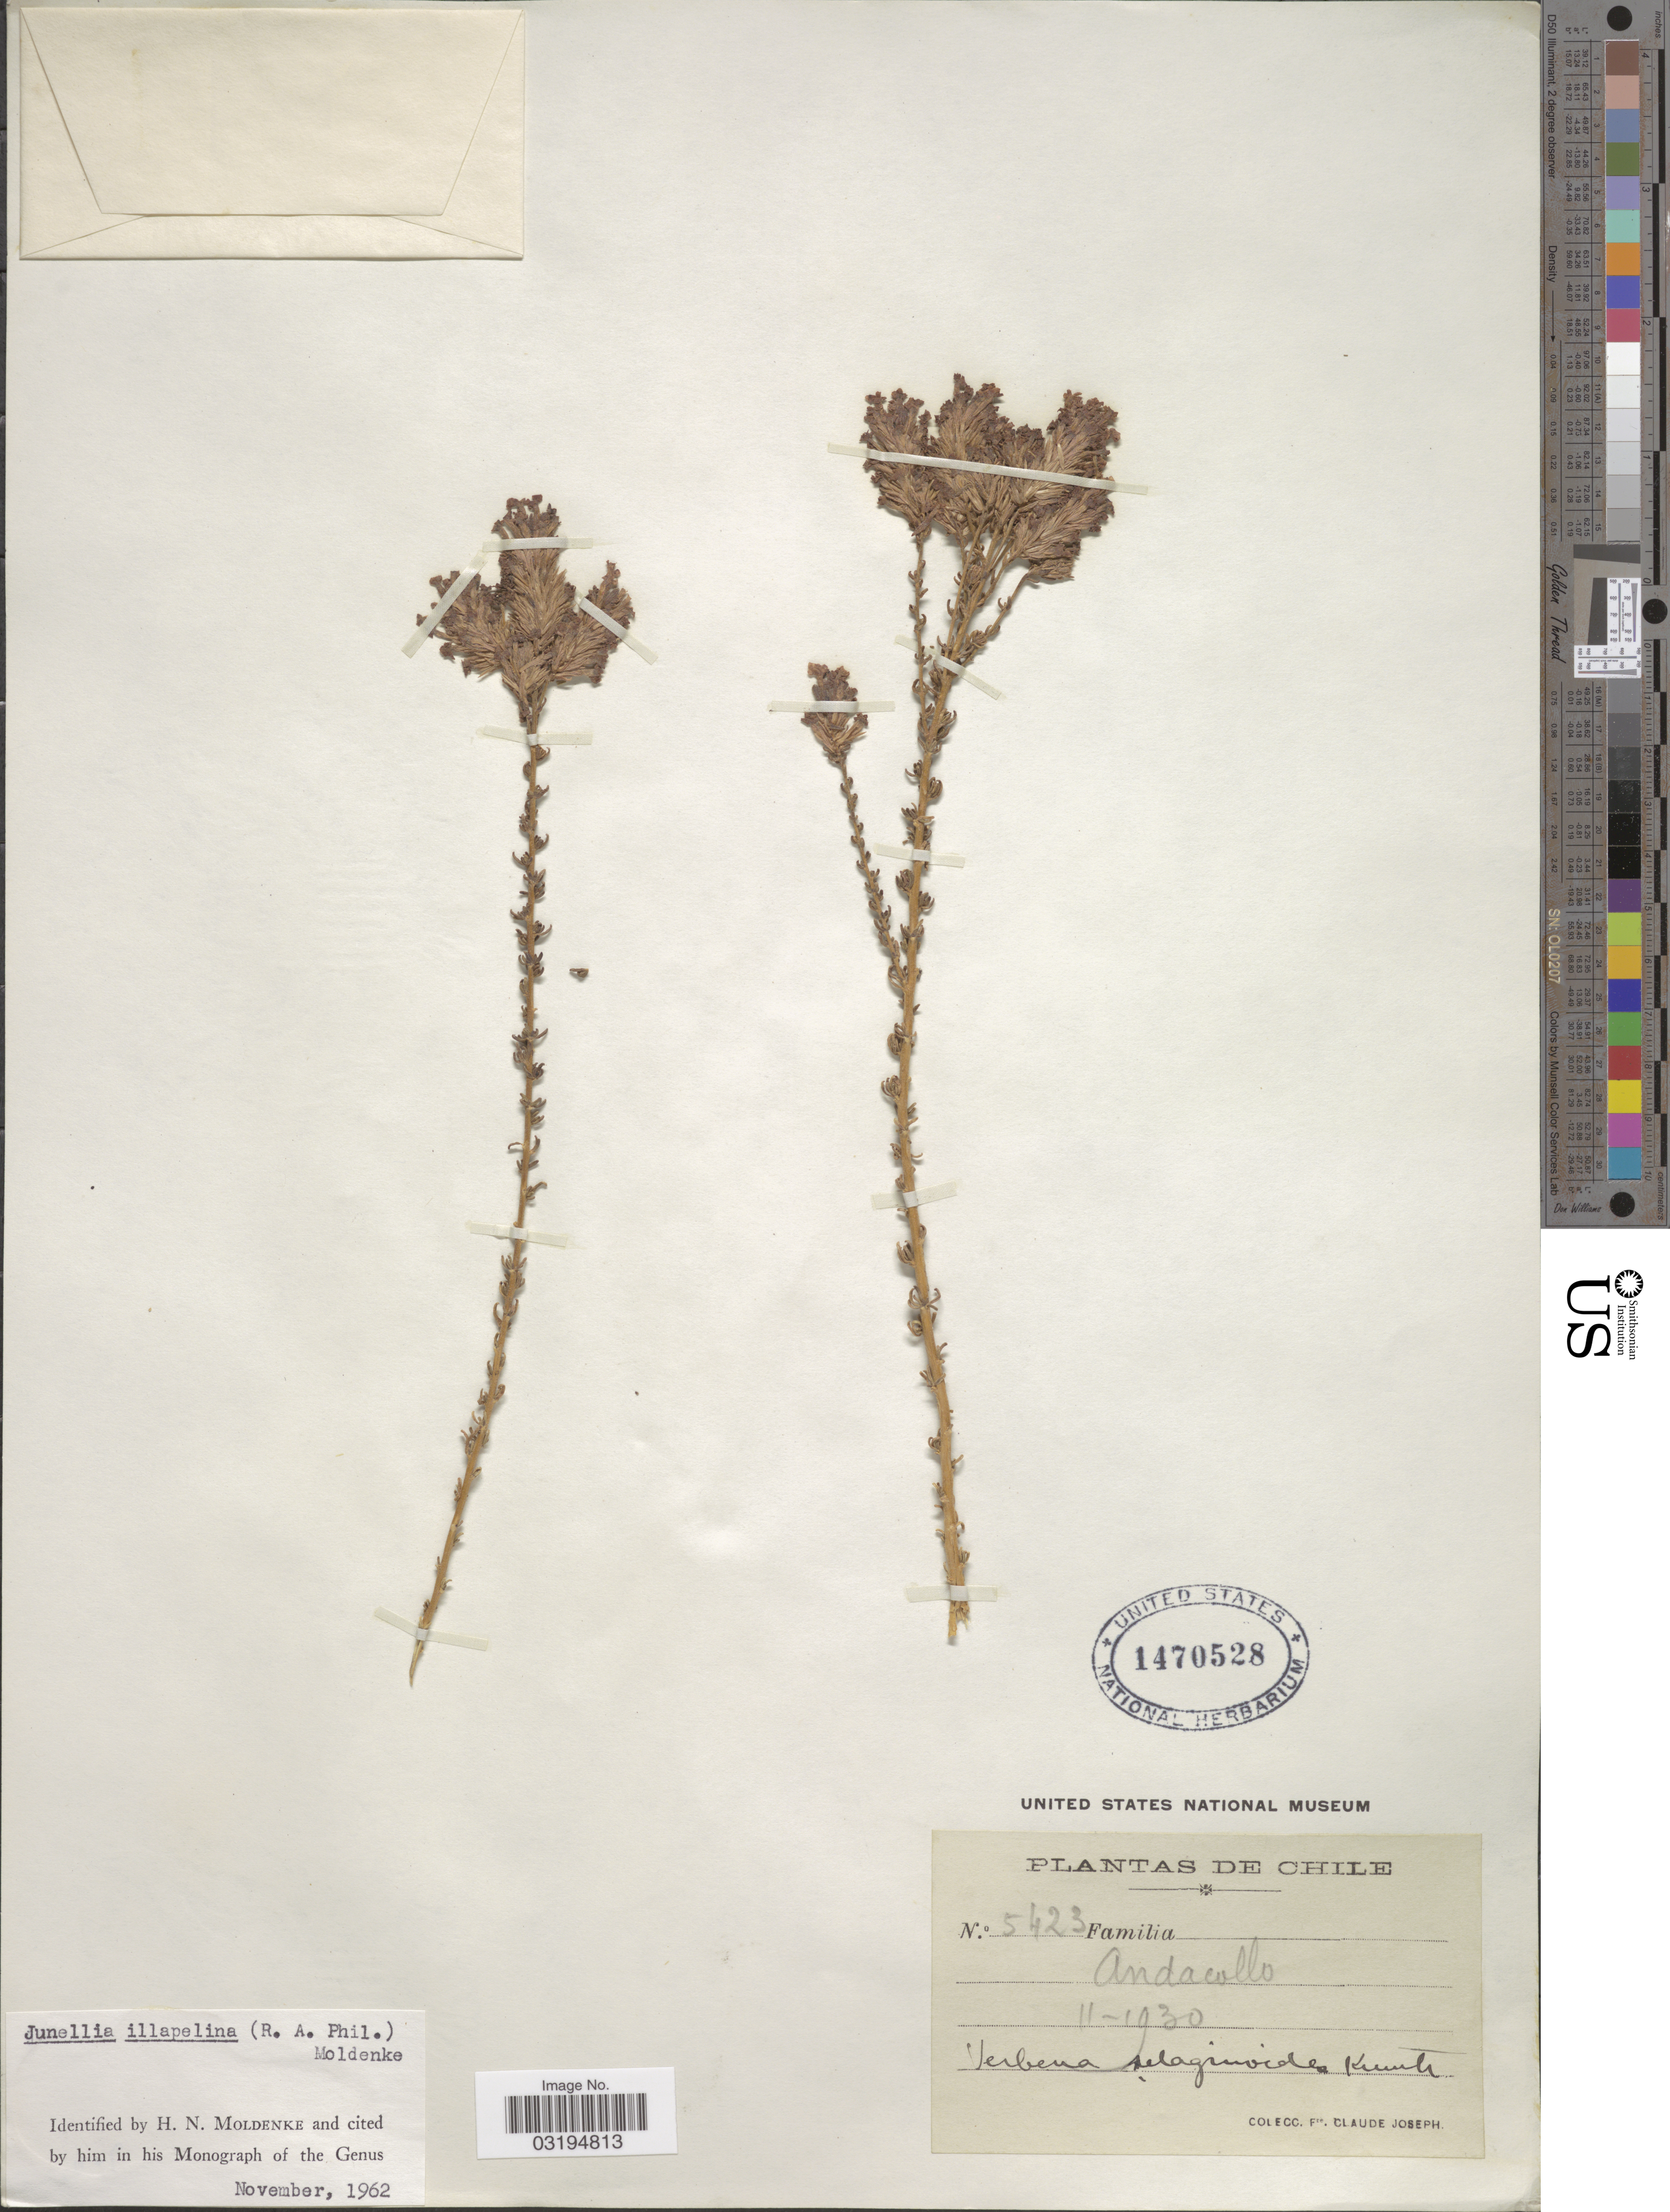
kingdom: Plantae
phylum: Tracheophyta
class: Magnoliopsida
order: Lamiales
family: Verbenaceae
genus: Junellia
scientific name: Junellia selaginoides var. illapelina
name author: (Phil.) Botta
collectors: Bro. Claude-Joseph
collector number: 5423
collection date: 1930-11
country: Chile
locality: Andacollo.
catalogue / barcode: US 1470528